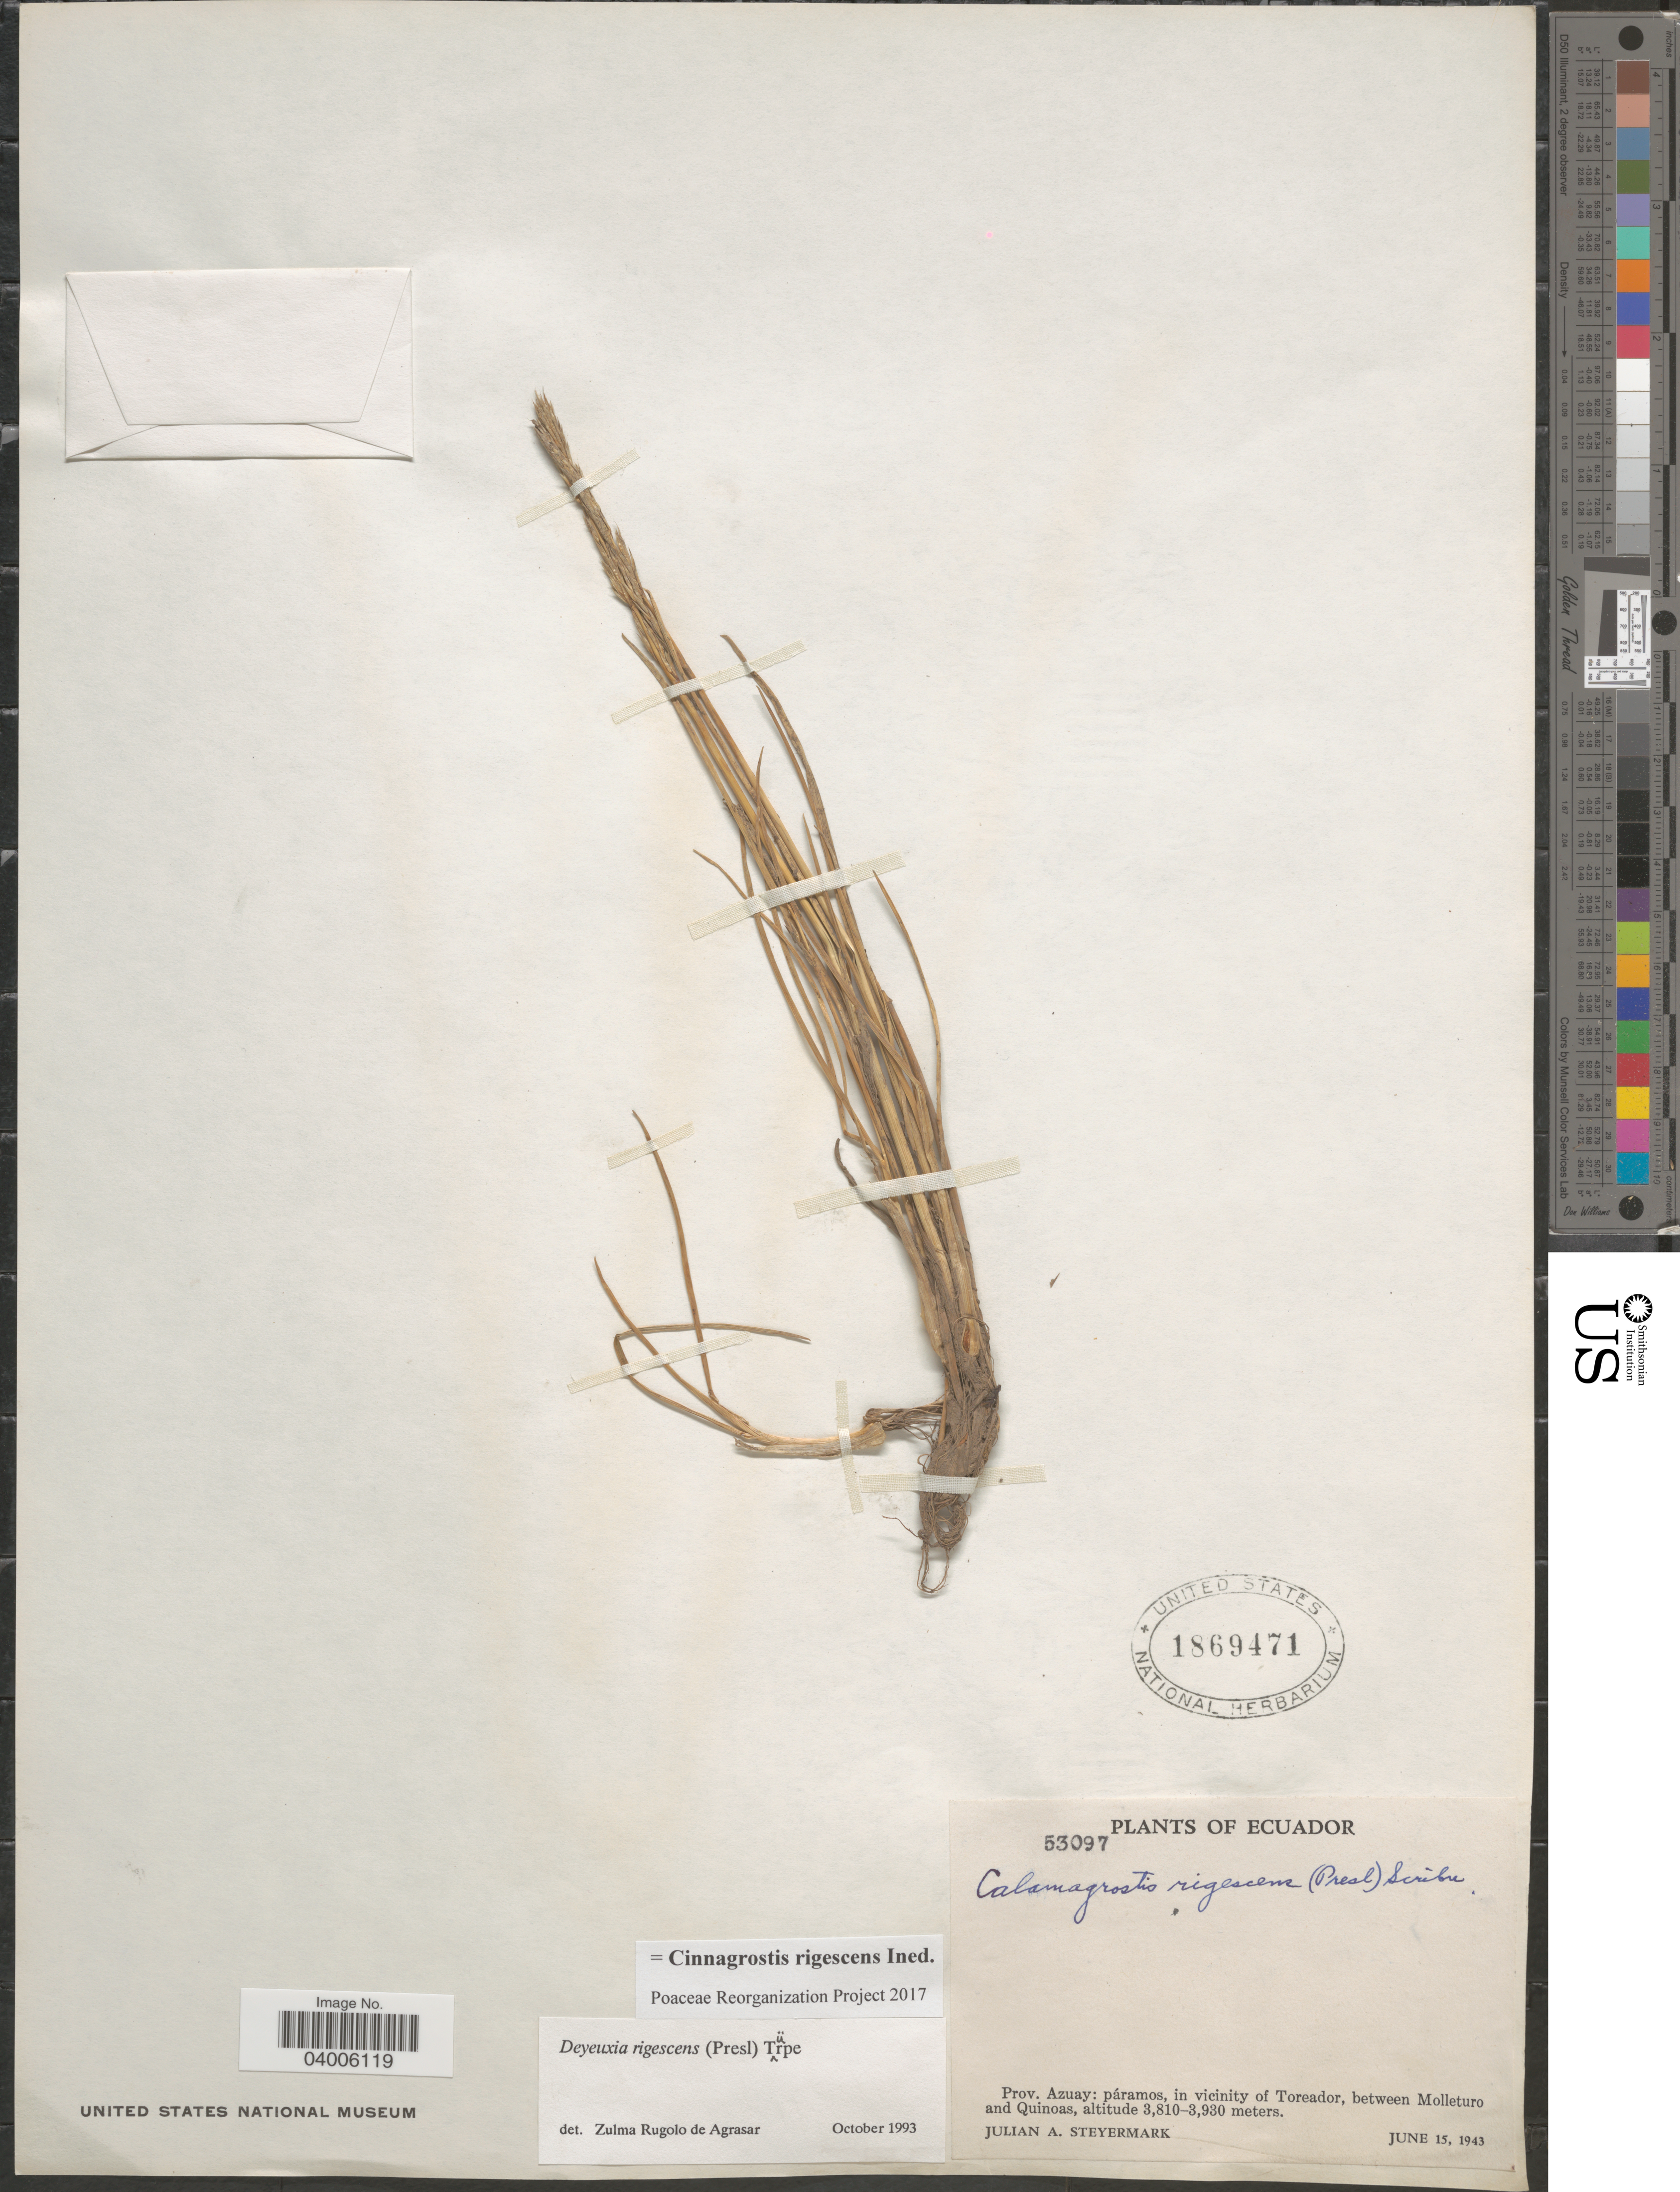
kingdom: Plantae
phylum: Tracheophyta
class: Liliopsida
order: Poales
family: Poaceae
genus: Cinnagrostis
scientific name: Cinnagrostis rigescens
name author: (J. Presl) P.M. Peterson et al.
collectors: J. Steyermark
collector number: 53097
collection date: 1943-06-15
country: Ecuador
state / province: Azuay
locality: Páramos, in vicinity of Toreador, between Molleturo and Quinoas.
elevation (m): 3810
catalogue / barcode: US 1869471